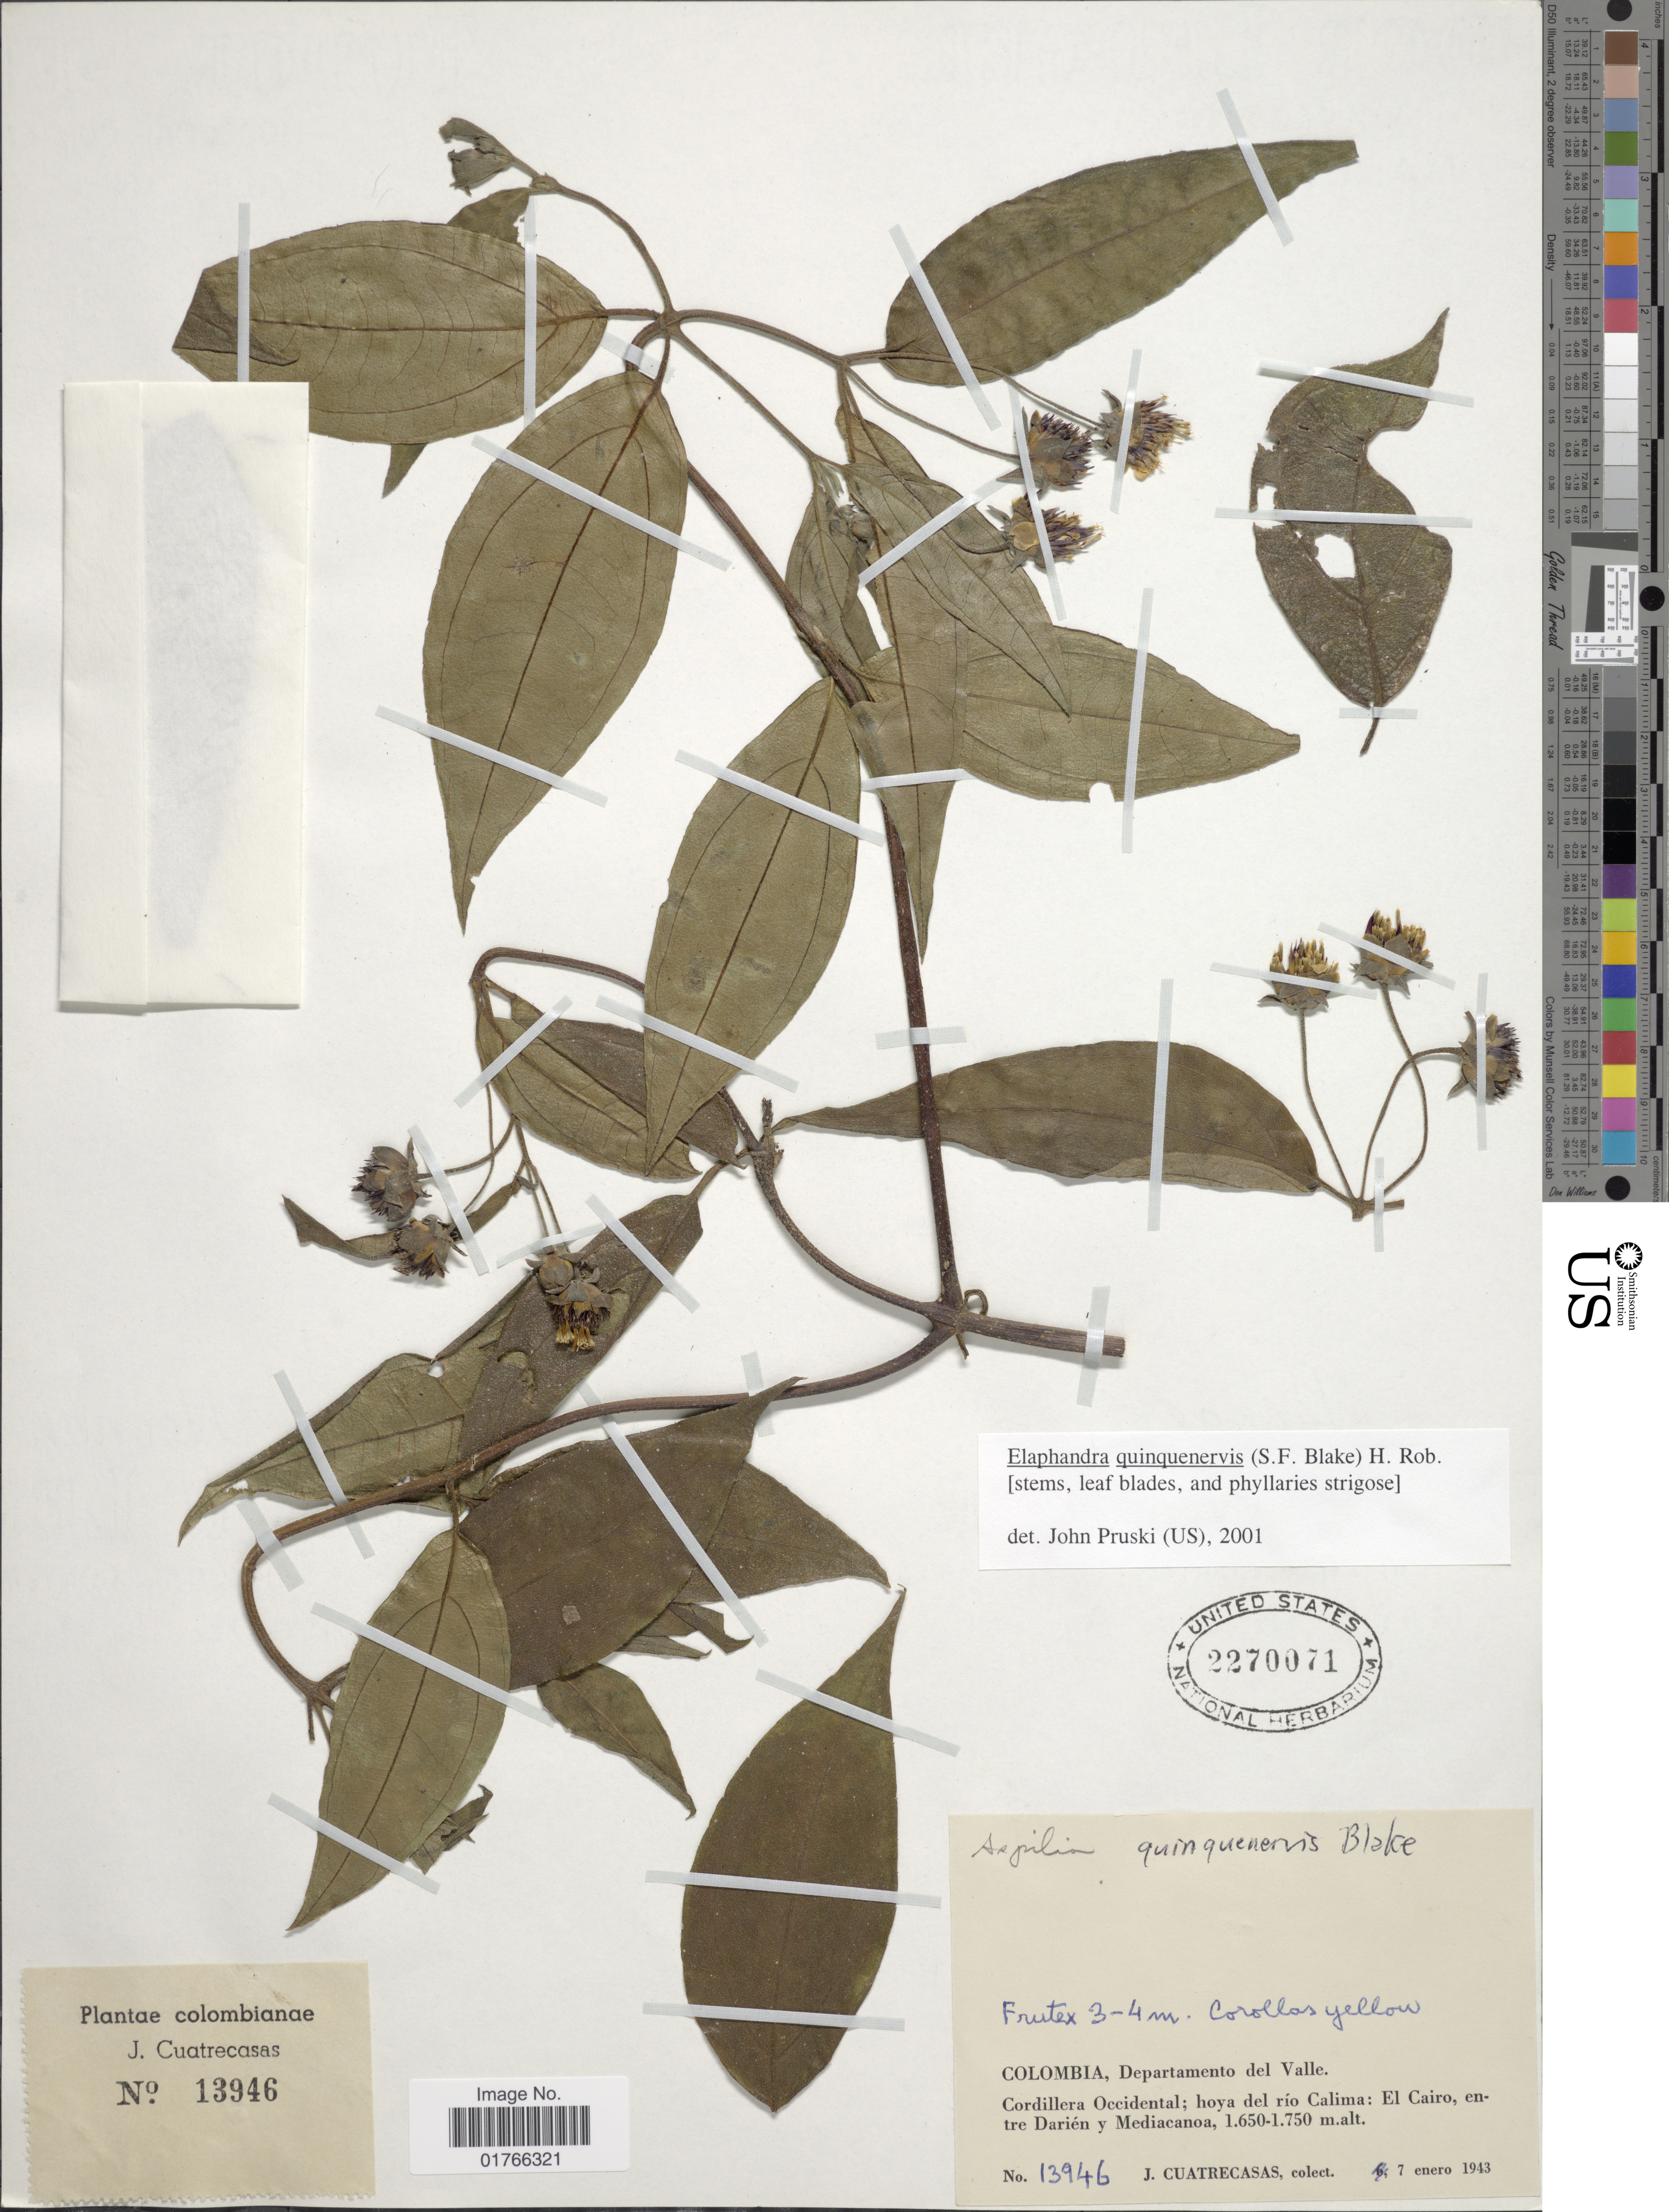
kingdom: Plantae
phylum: Tracheophyta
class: Magnoliopsida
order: Asterales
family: Asteraceae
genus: Elaphandra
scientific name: Elaphandra quinquenervis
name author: (S.F. Blake) H. Rob.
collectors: J. Cuatrecasas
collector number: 13946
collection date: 1943-01-07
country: Colombia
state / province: Valle del Cauca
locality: Cordillera Occidental, hoya del rio Calima, El Cairo, entre Darien y Mediacanoa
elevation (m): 1650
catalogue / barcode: US 2270071